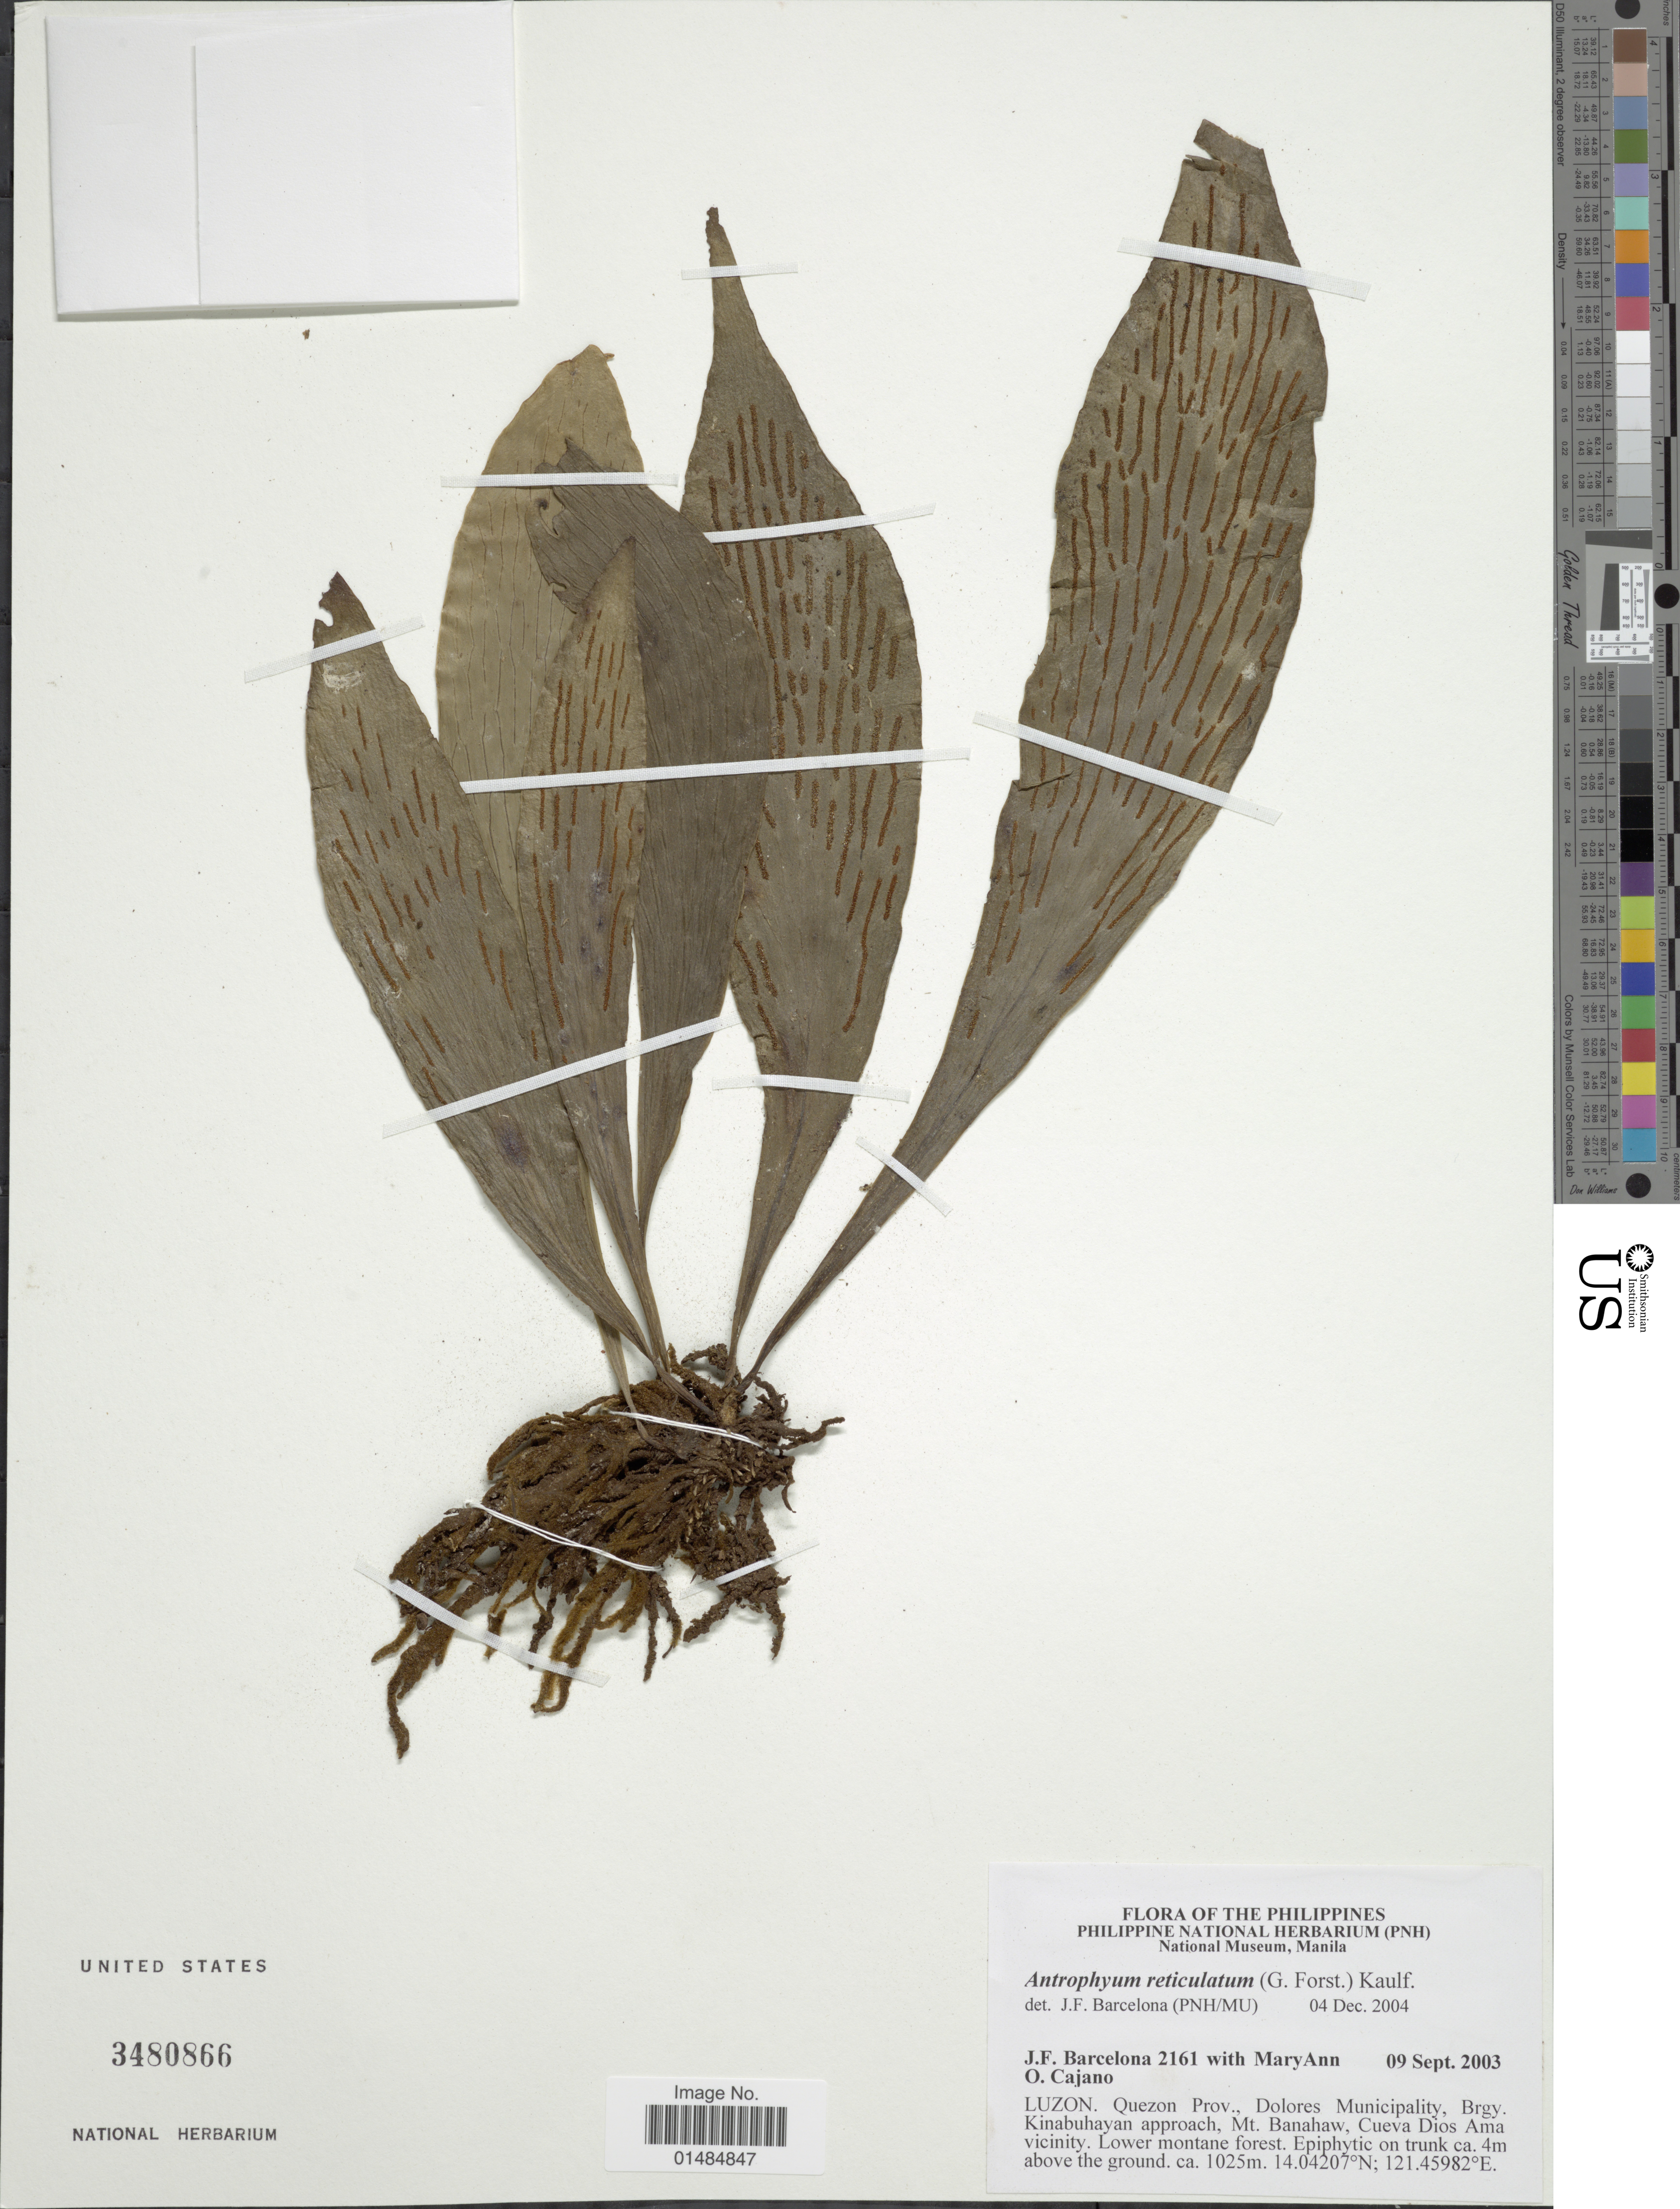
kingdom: Plantae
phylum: Tracheophyta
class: Polypodiopsida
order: Polypodiales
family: Pteridaceae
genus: Antrophyum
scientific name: Antrophyum reticulatum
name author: (G. Forst.) Kaulf.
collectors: J. F. Barcelona & M. Cajano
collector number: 2161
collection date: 2003-09-09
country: Philippines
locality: Quezon Prov., Dolores Municipality, Brgy. Kinabuhayan approach, mt. Banahaw, Cueva Dios Ama vicinity.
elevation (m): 1025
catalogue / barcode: US 3480866